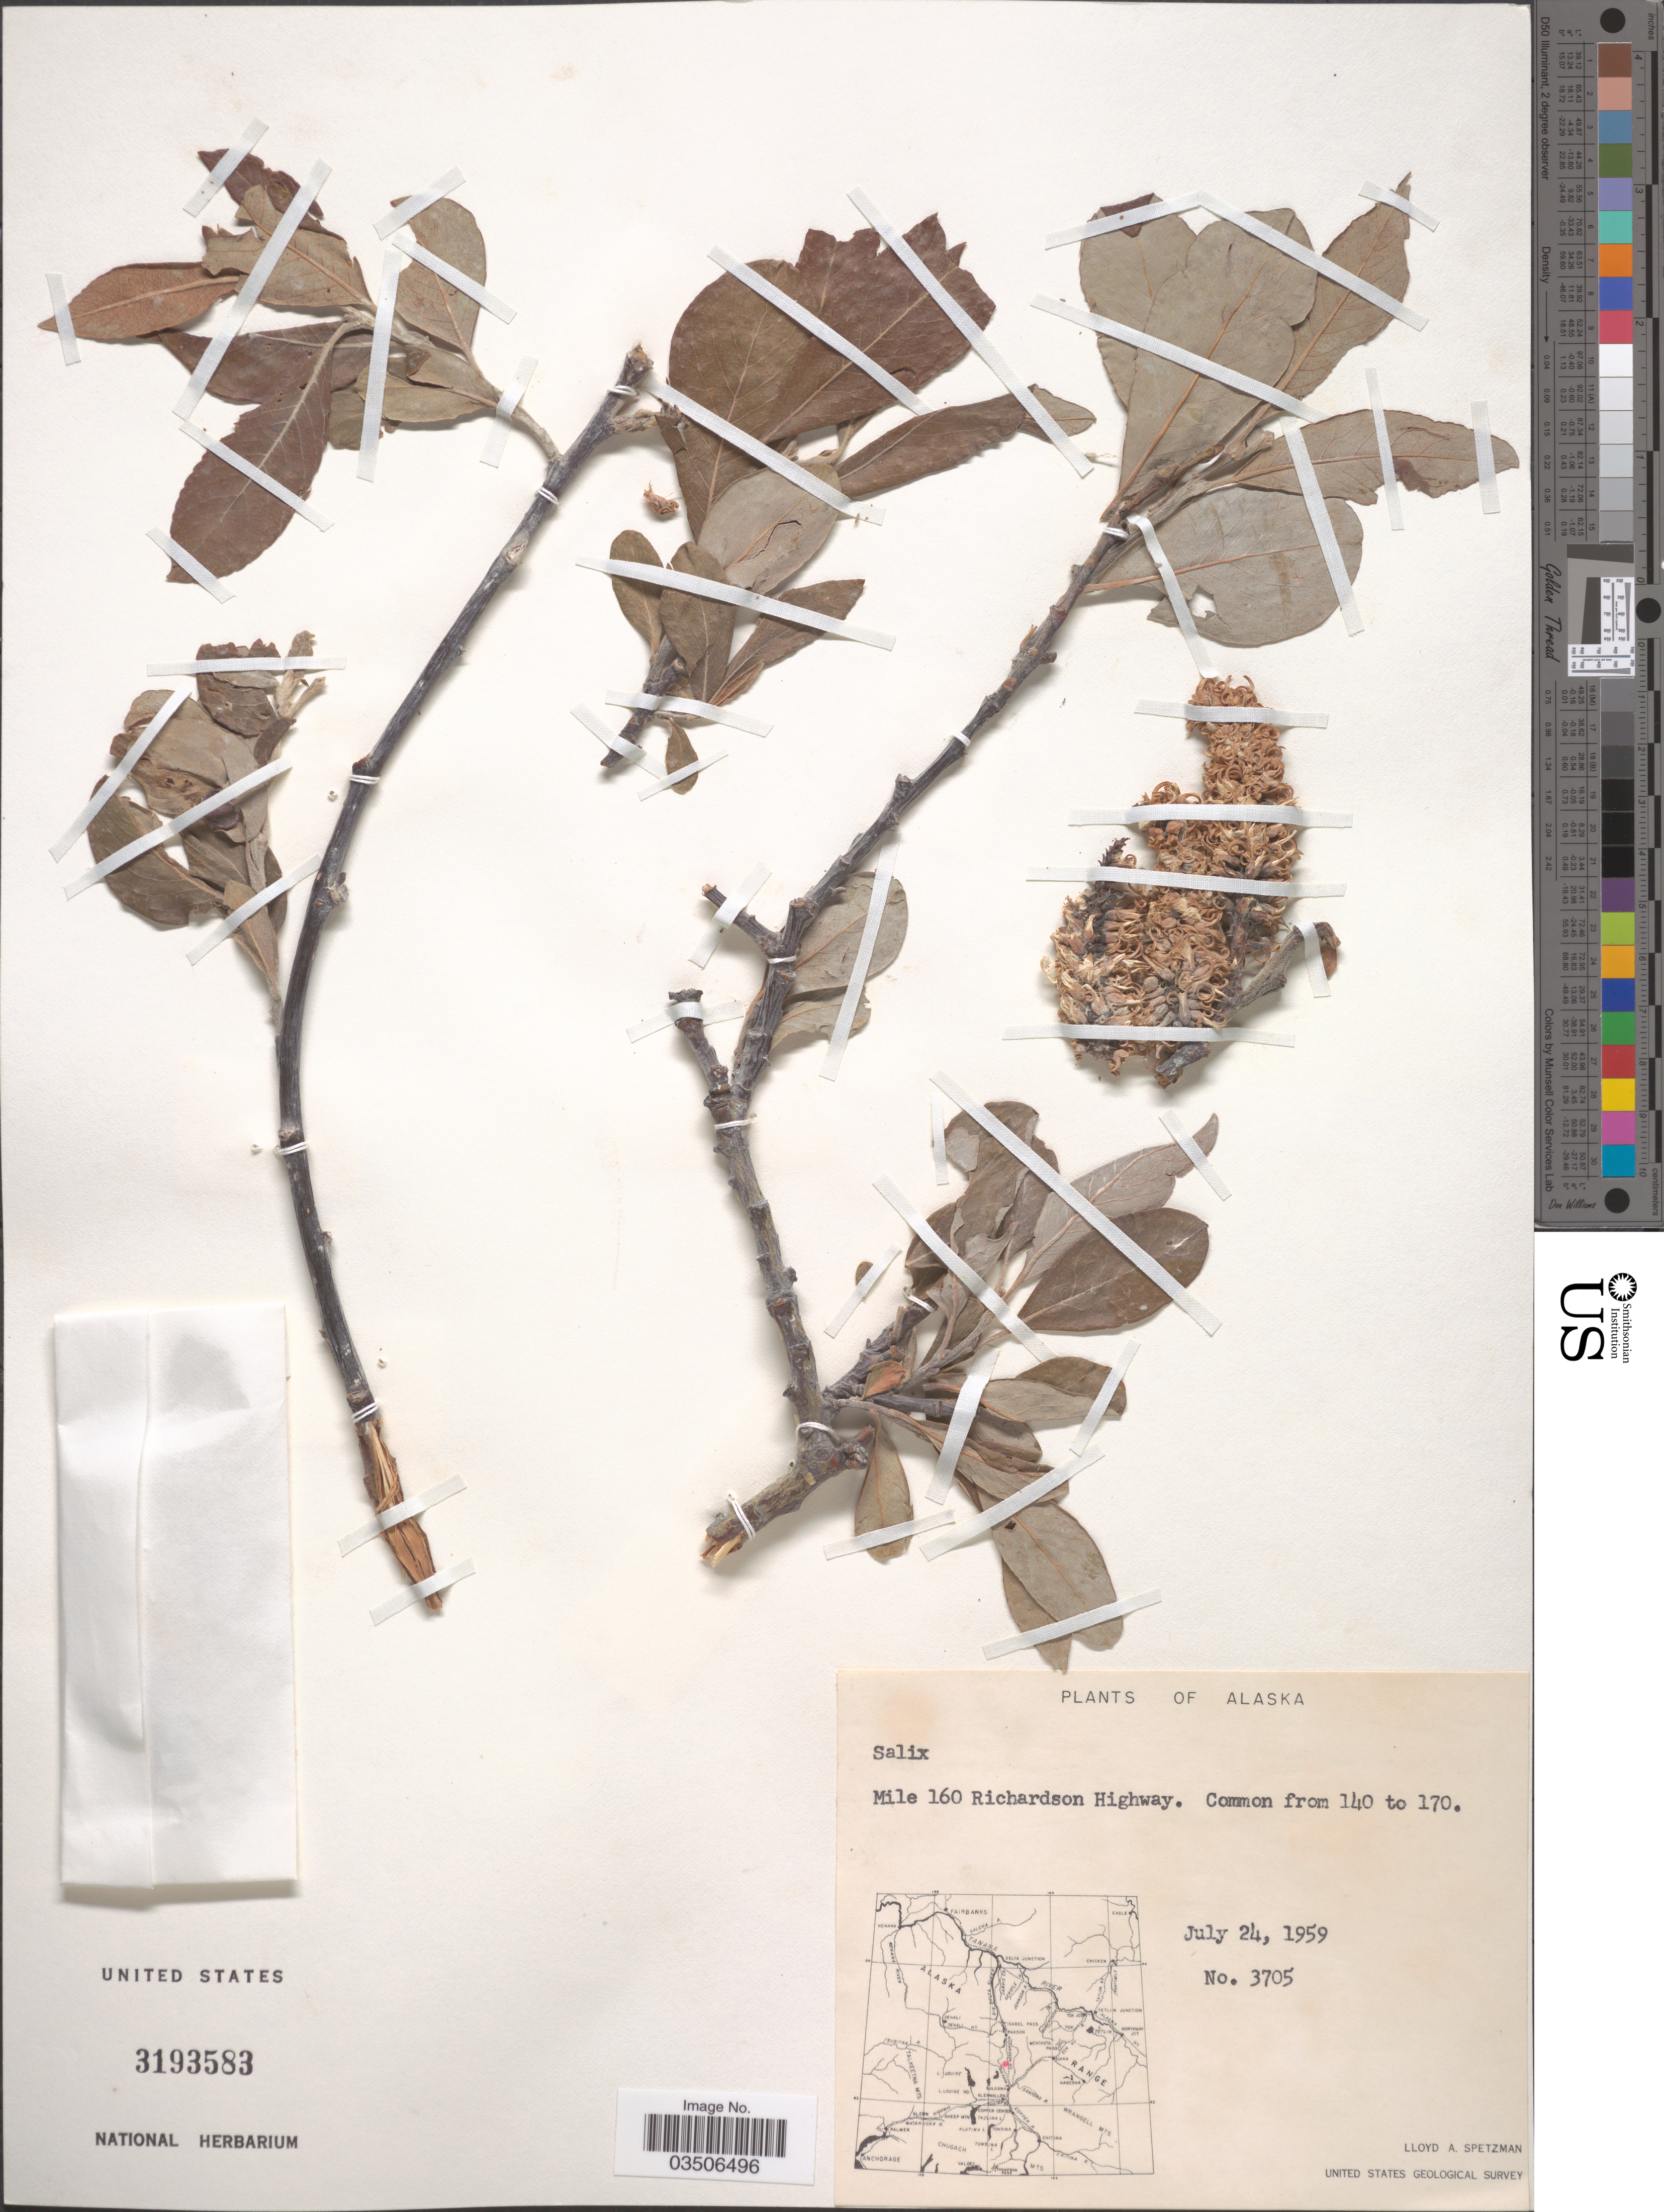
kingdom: Plantae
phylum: Tracheophyta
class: Magnoliopsida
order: Malpighiales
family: Salicaceae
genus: Salix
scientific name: Salix cordata x S. sericea Marshall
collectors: L. Spetzman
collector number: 3705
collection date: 1959-07-24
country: United States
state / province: Alaska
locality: Mile 160 Richardson Highway. Common from 140 to 170.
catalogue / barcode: US 3193583